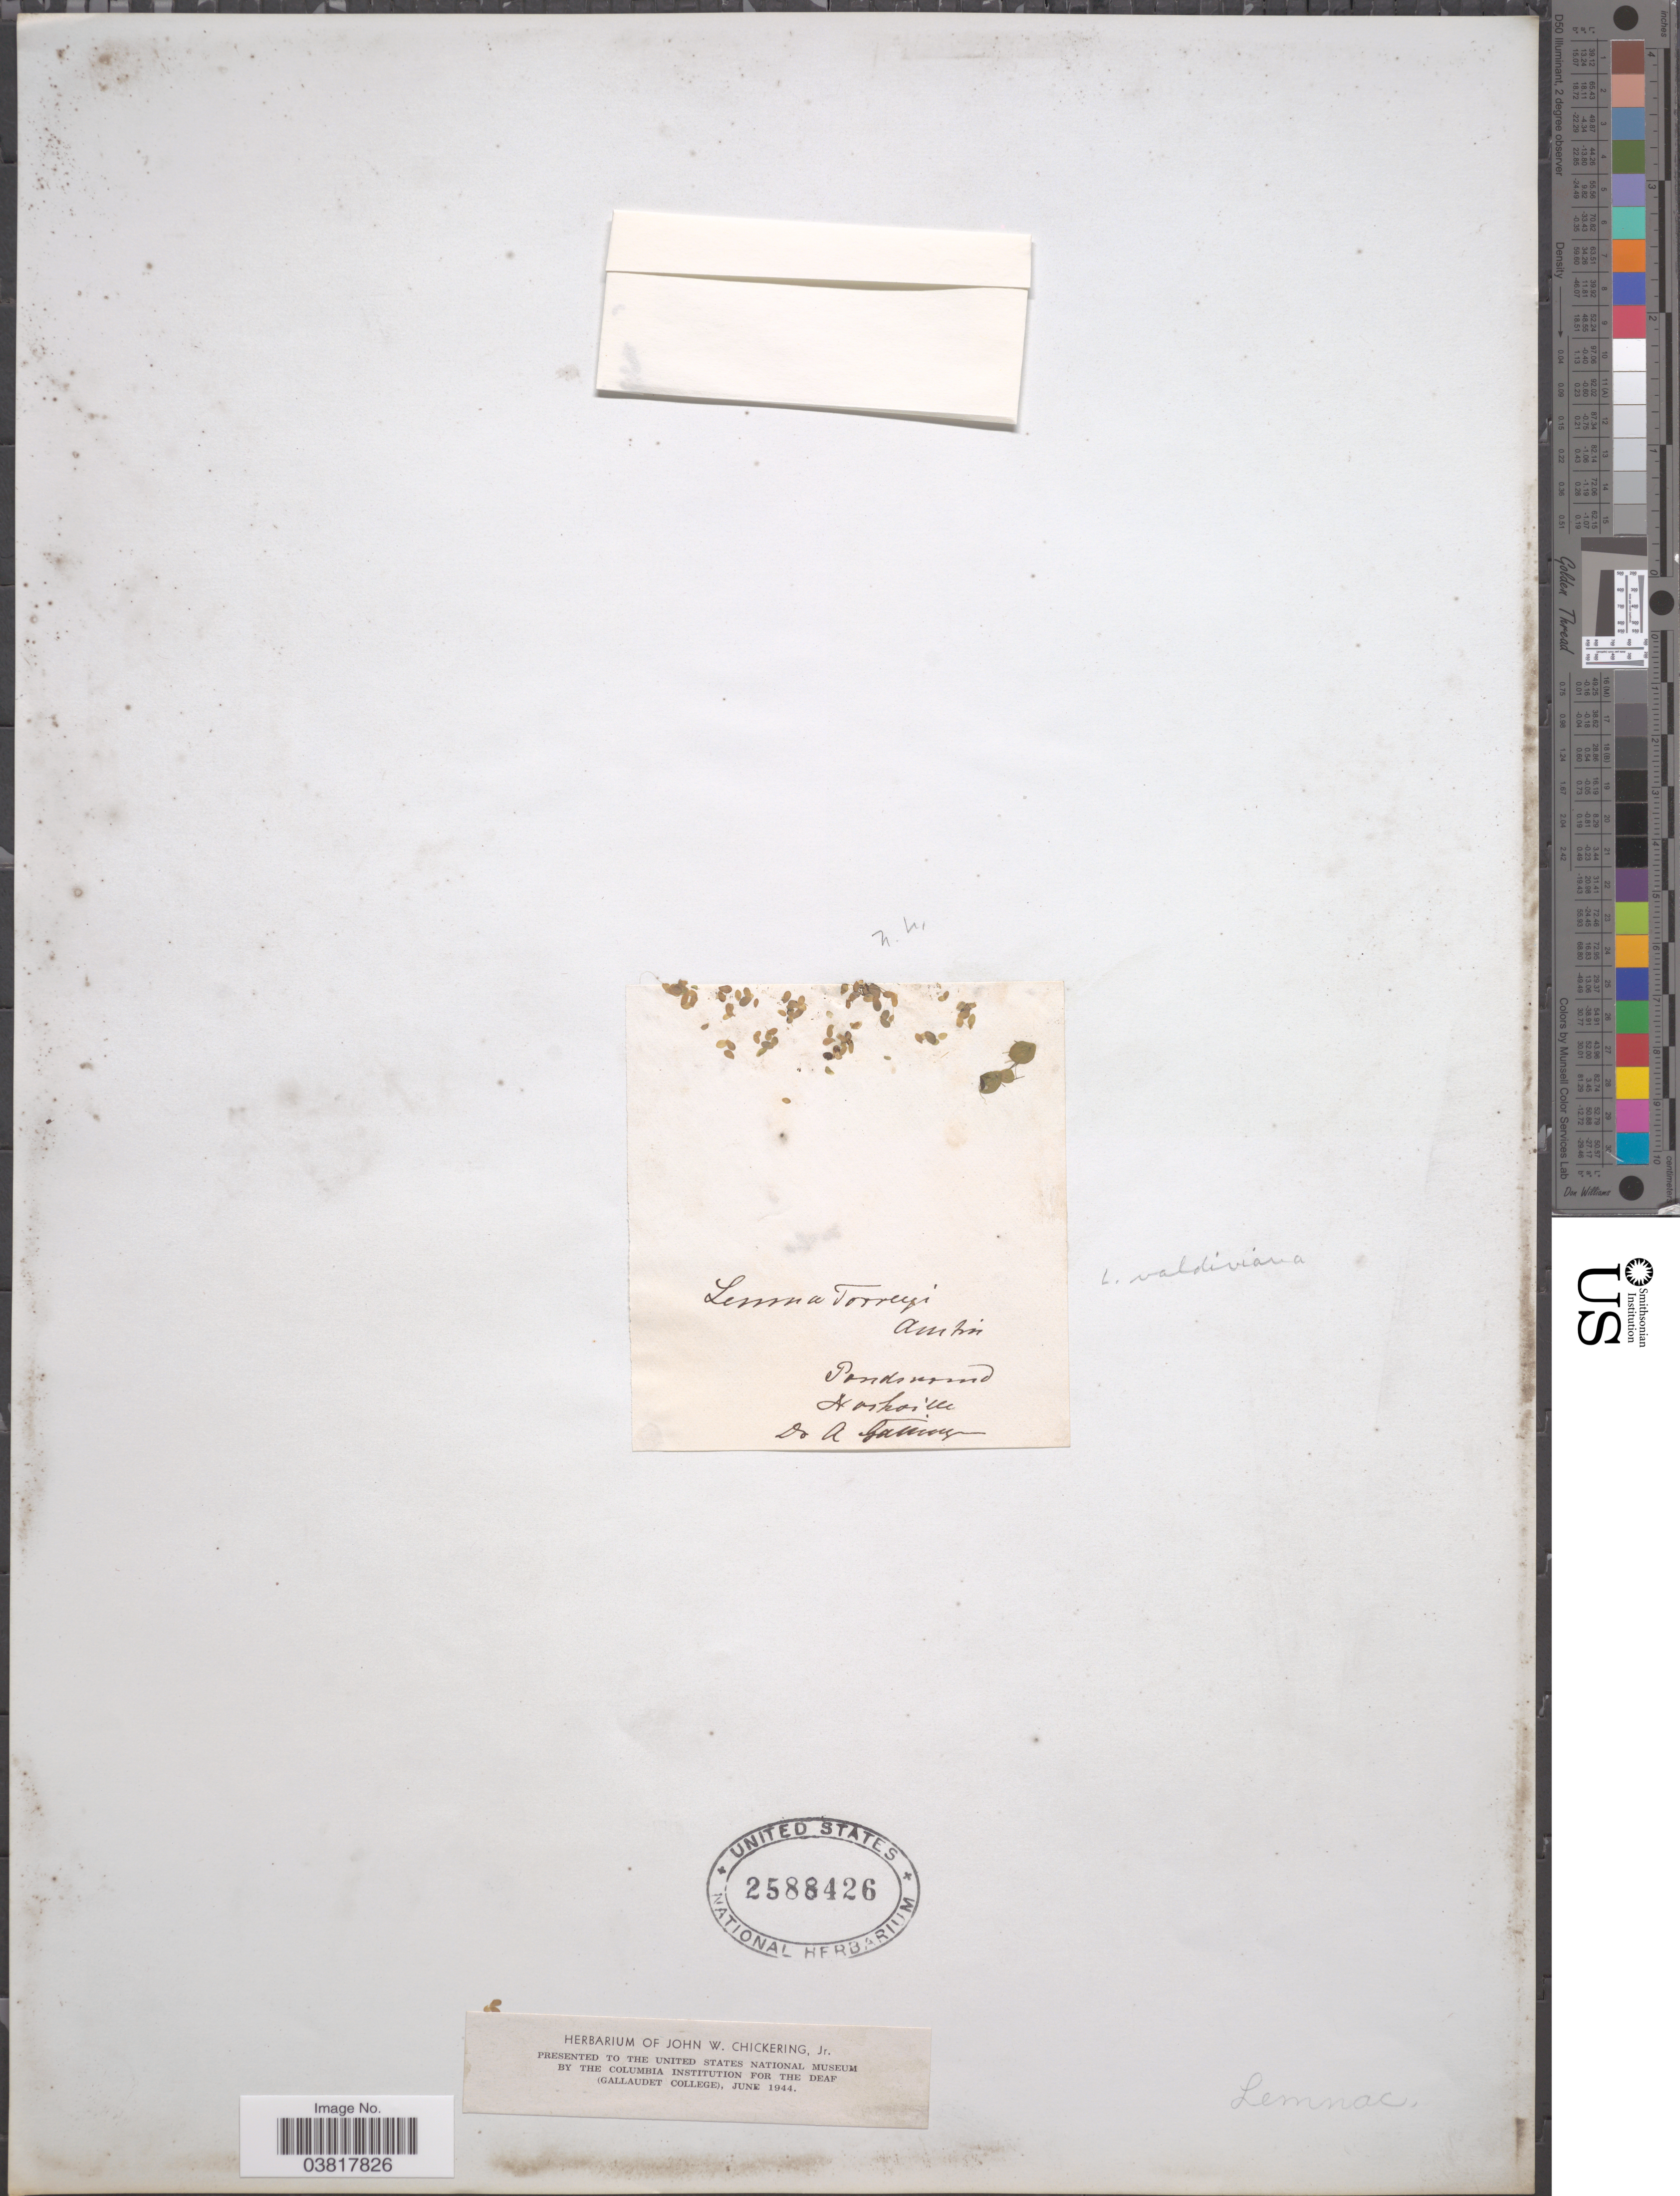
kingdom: Plantae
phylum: Tracheophyta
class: Liliopsida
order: Alismatales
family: Araceae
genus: Lemna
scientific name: Lemna valdiviana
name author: Phil.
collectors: A. Gattinger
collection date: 1944-06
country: United States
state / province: Tennessee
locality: Ponds around Nashville.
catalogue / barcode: US 2588426